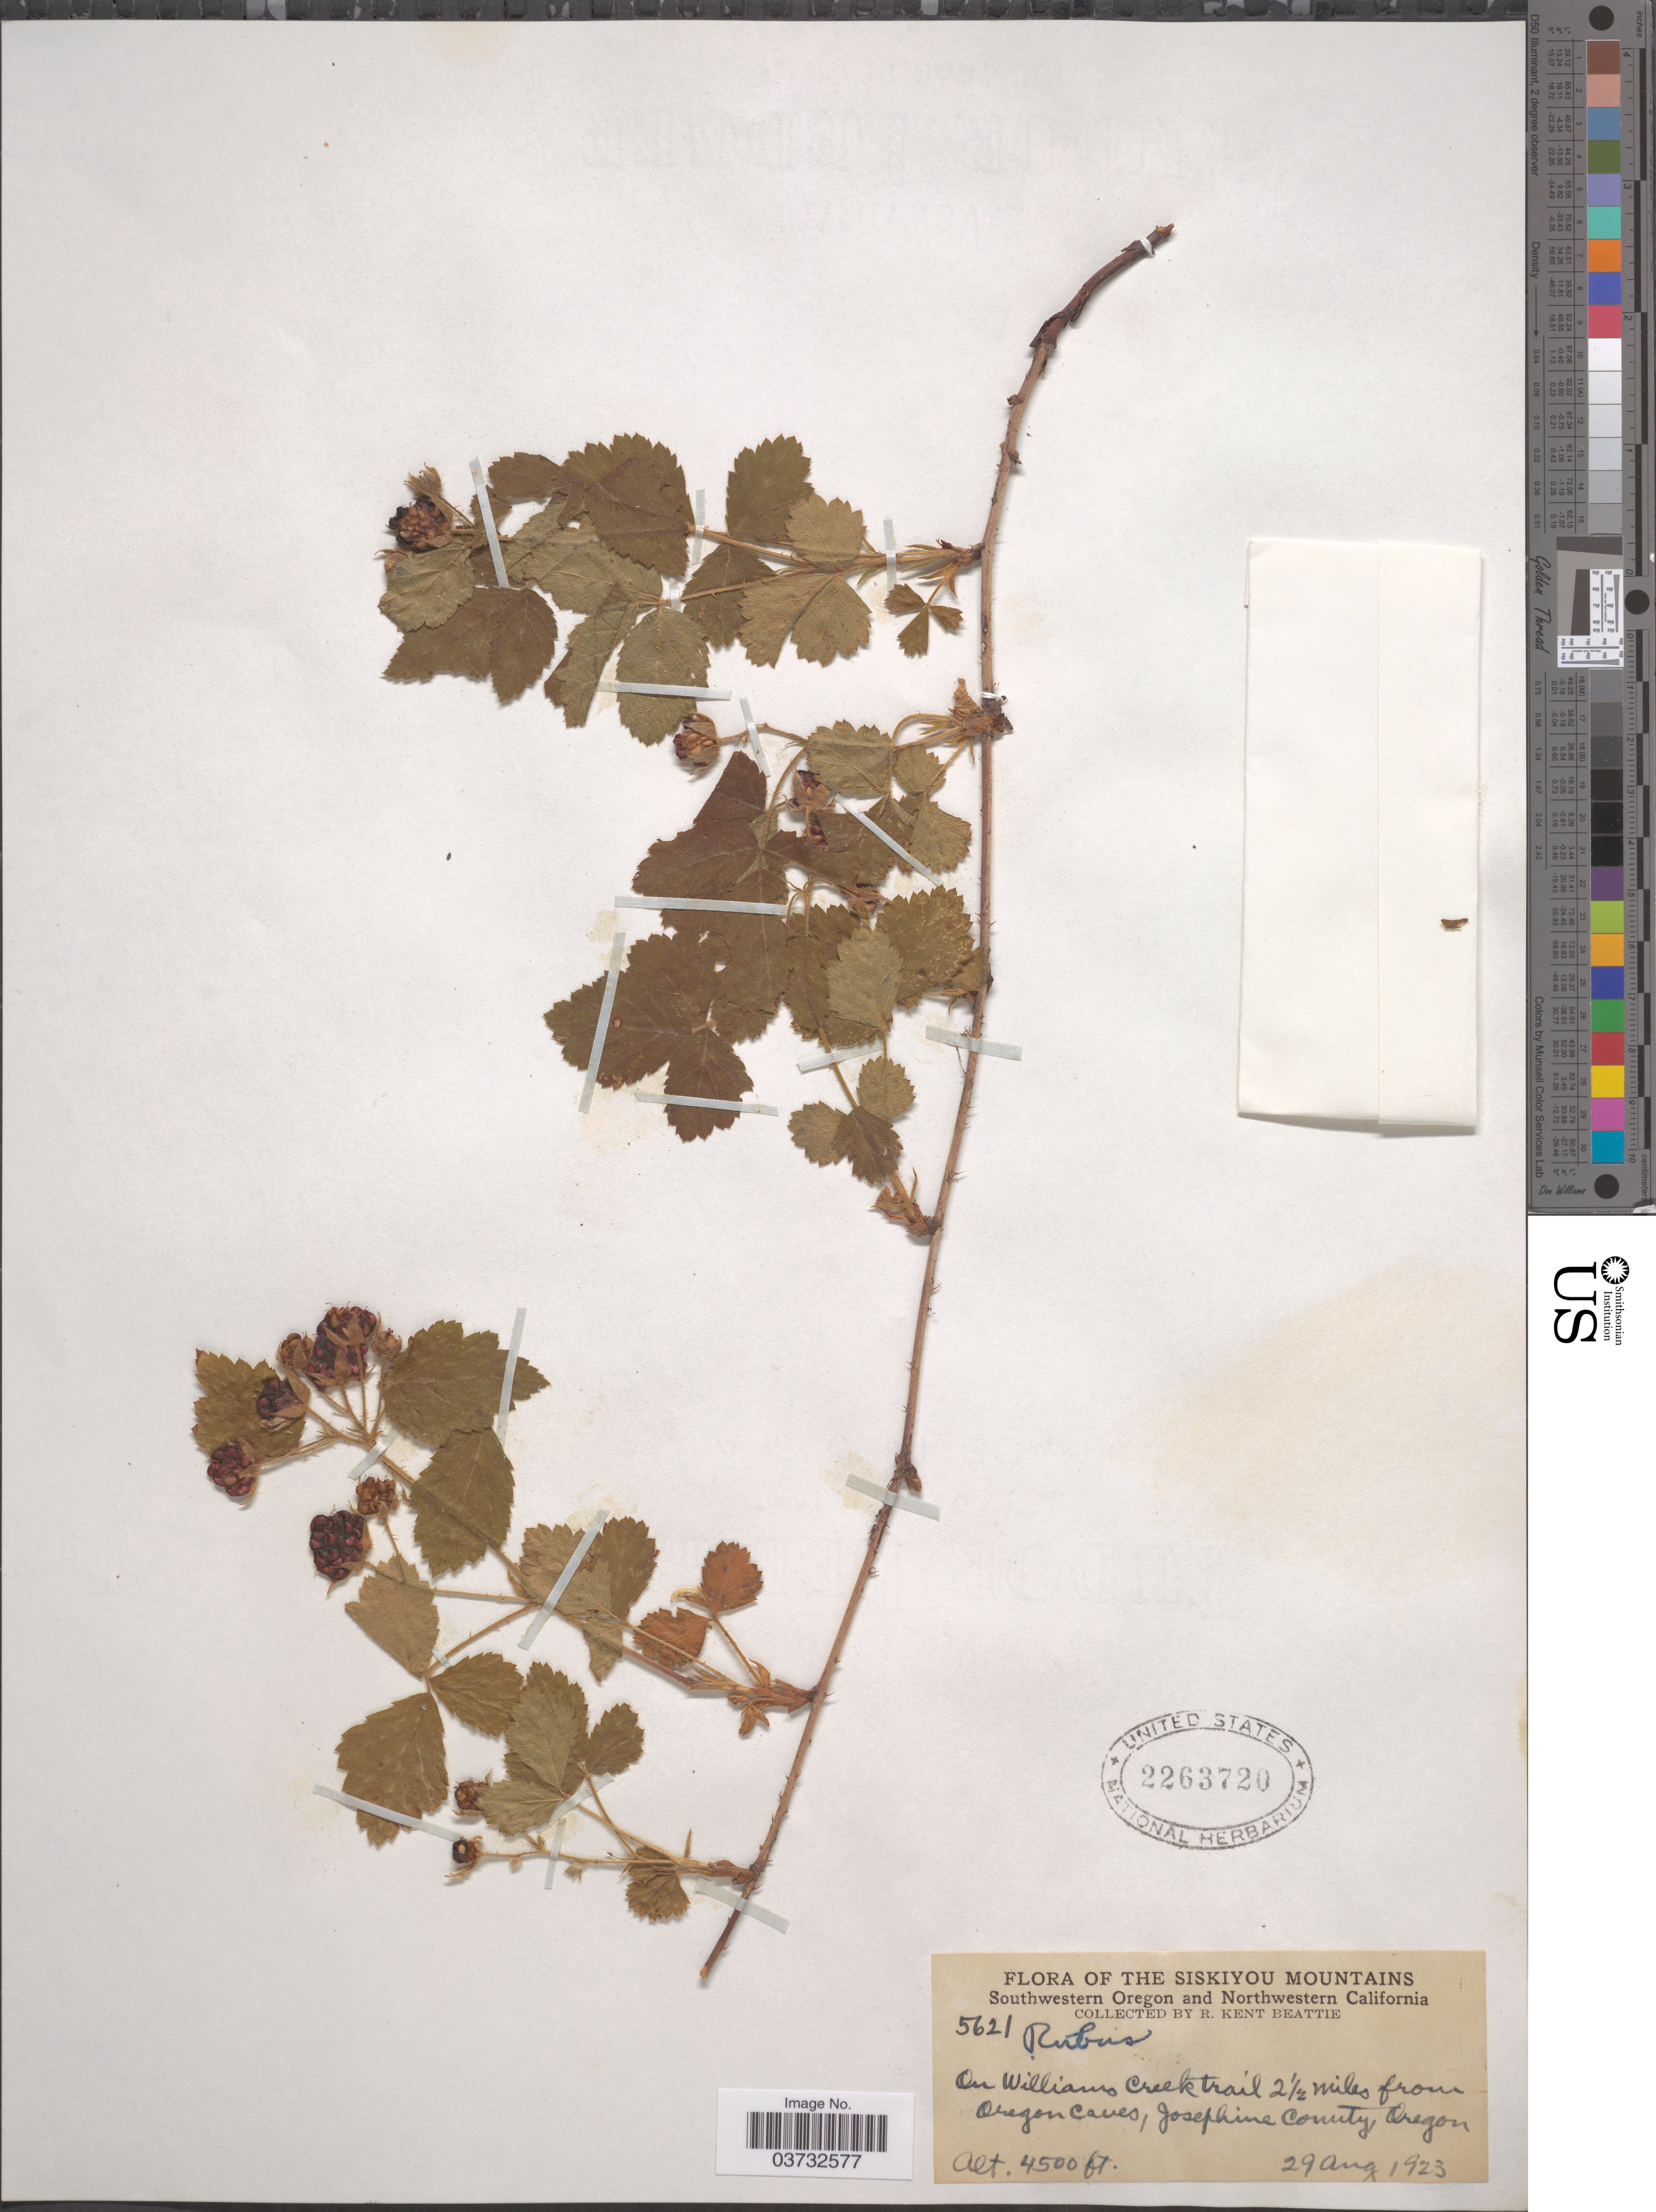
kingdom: Plantae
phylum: Tracheophyta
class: Magnoliopsida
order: Rosales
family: Rosaceae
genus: Rubus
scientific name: Rubus sp.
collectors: R. K. Beattie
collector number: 5621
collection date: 1923-08-29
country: United States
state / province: Oregon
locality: Siskiyou Mountains. Southwestern Oregon. On Williams Creek trail 2½ miles from Oregon Caves, Josephine County.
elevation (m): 1372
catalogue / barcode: US 2263720